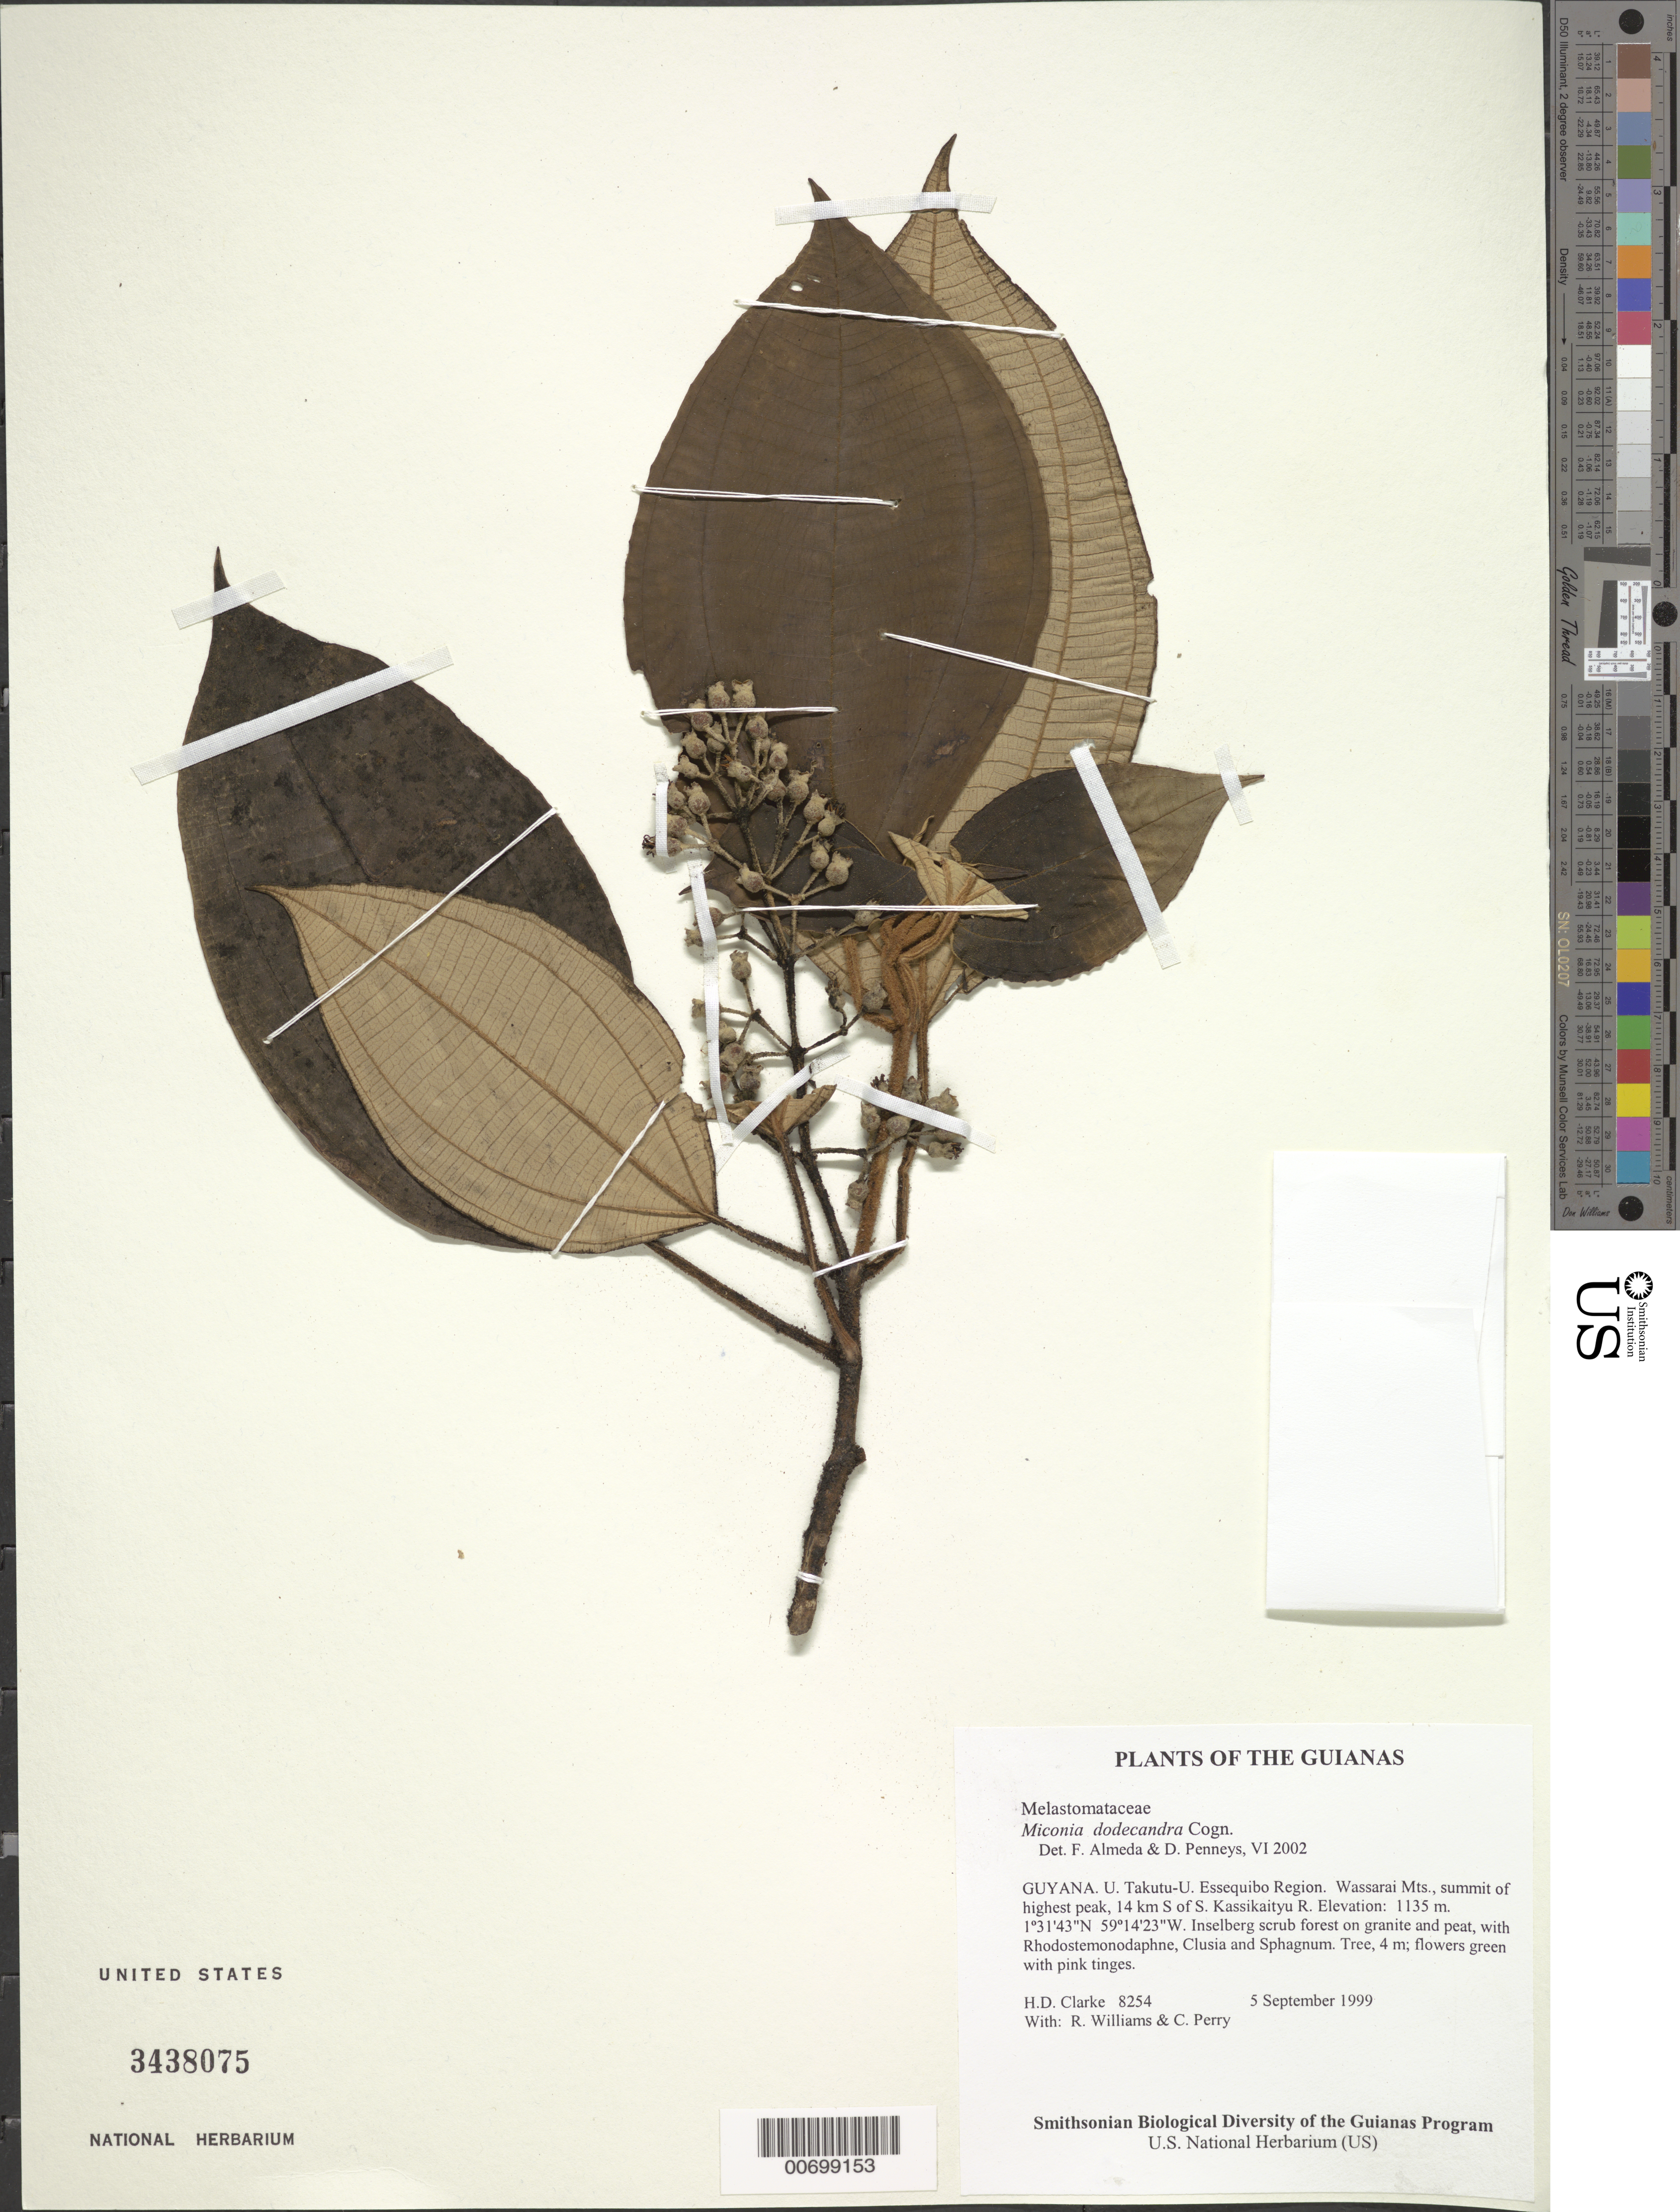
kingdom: Plantae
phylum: Tracheophyta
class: Magnoliopsida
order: Myrtales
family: Melastomataceae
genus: Miconia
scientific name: Miconia dodecandra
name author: Cogn.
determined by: Almeda, F.; Penneys, D. S.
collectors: H. D. Clarke, R. Williams & C. Perry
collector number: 8254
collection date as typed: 5 September 1999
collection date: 1999-09-05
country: Guyana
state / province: U. Takutu-U. Essequibo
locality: Wassarai Mts., summit of highest peak, 14 km S of S. Kassikaityu R.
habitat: Inselberg scrub forest on granite and peat, with Rhodostemonodaphne, Clusia and Sphagnum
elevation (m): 1135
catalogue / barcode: US 3438075